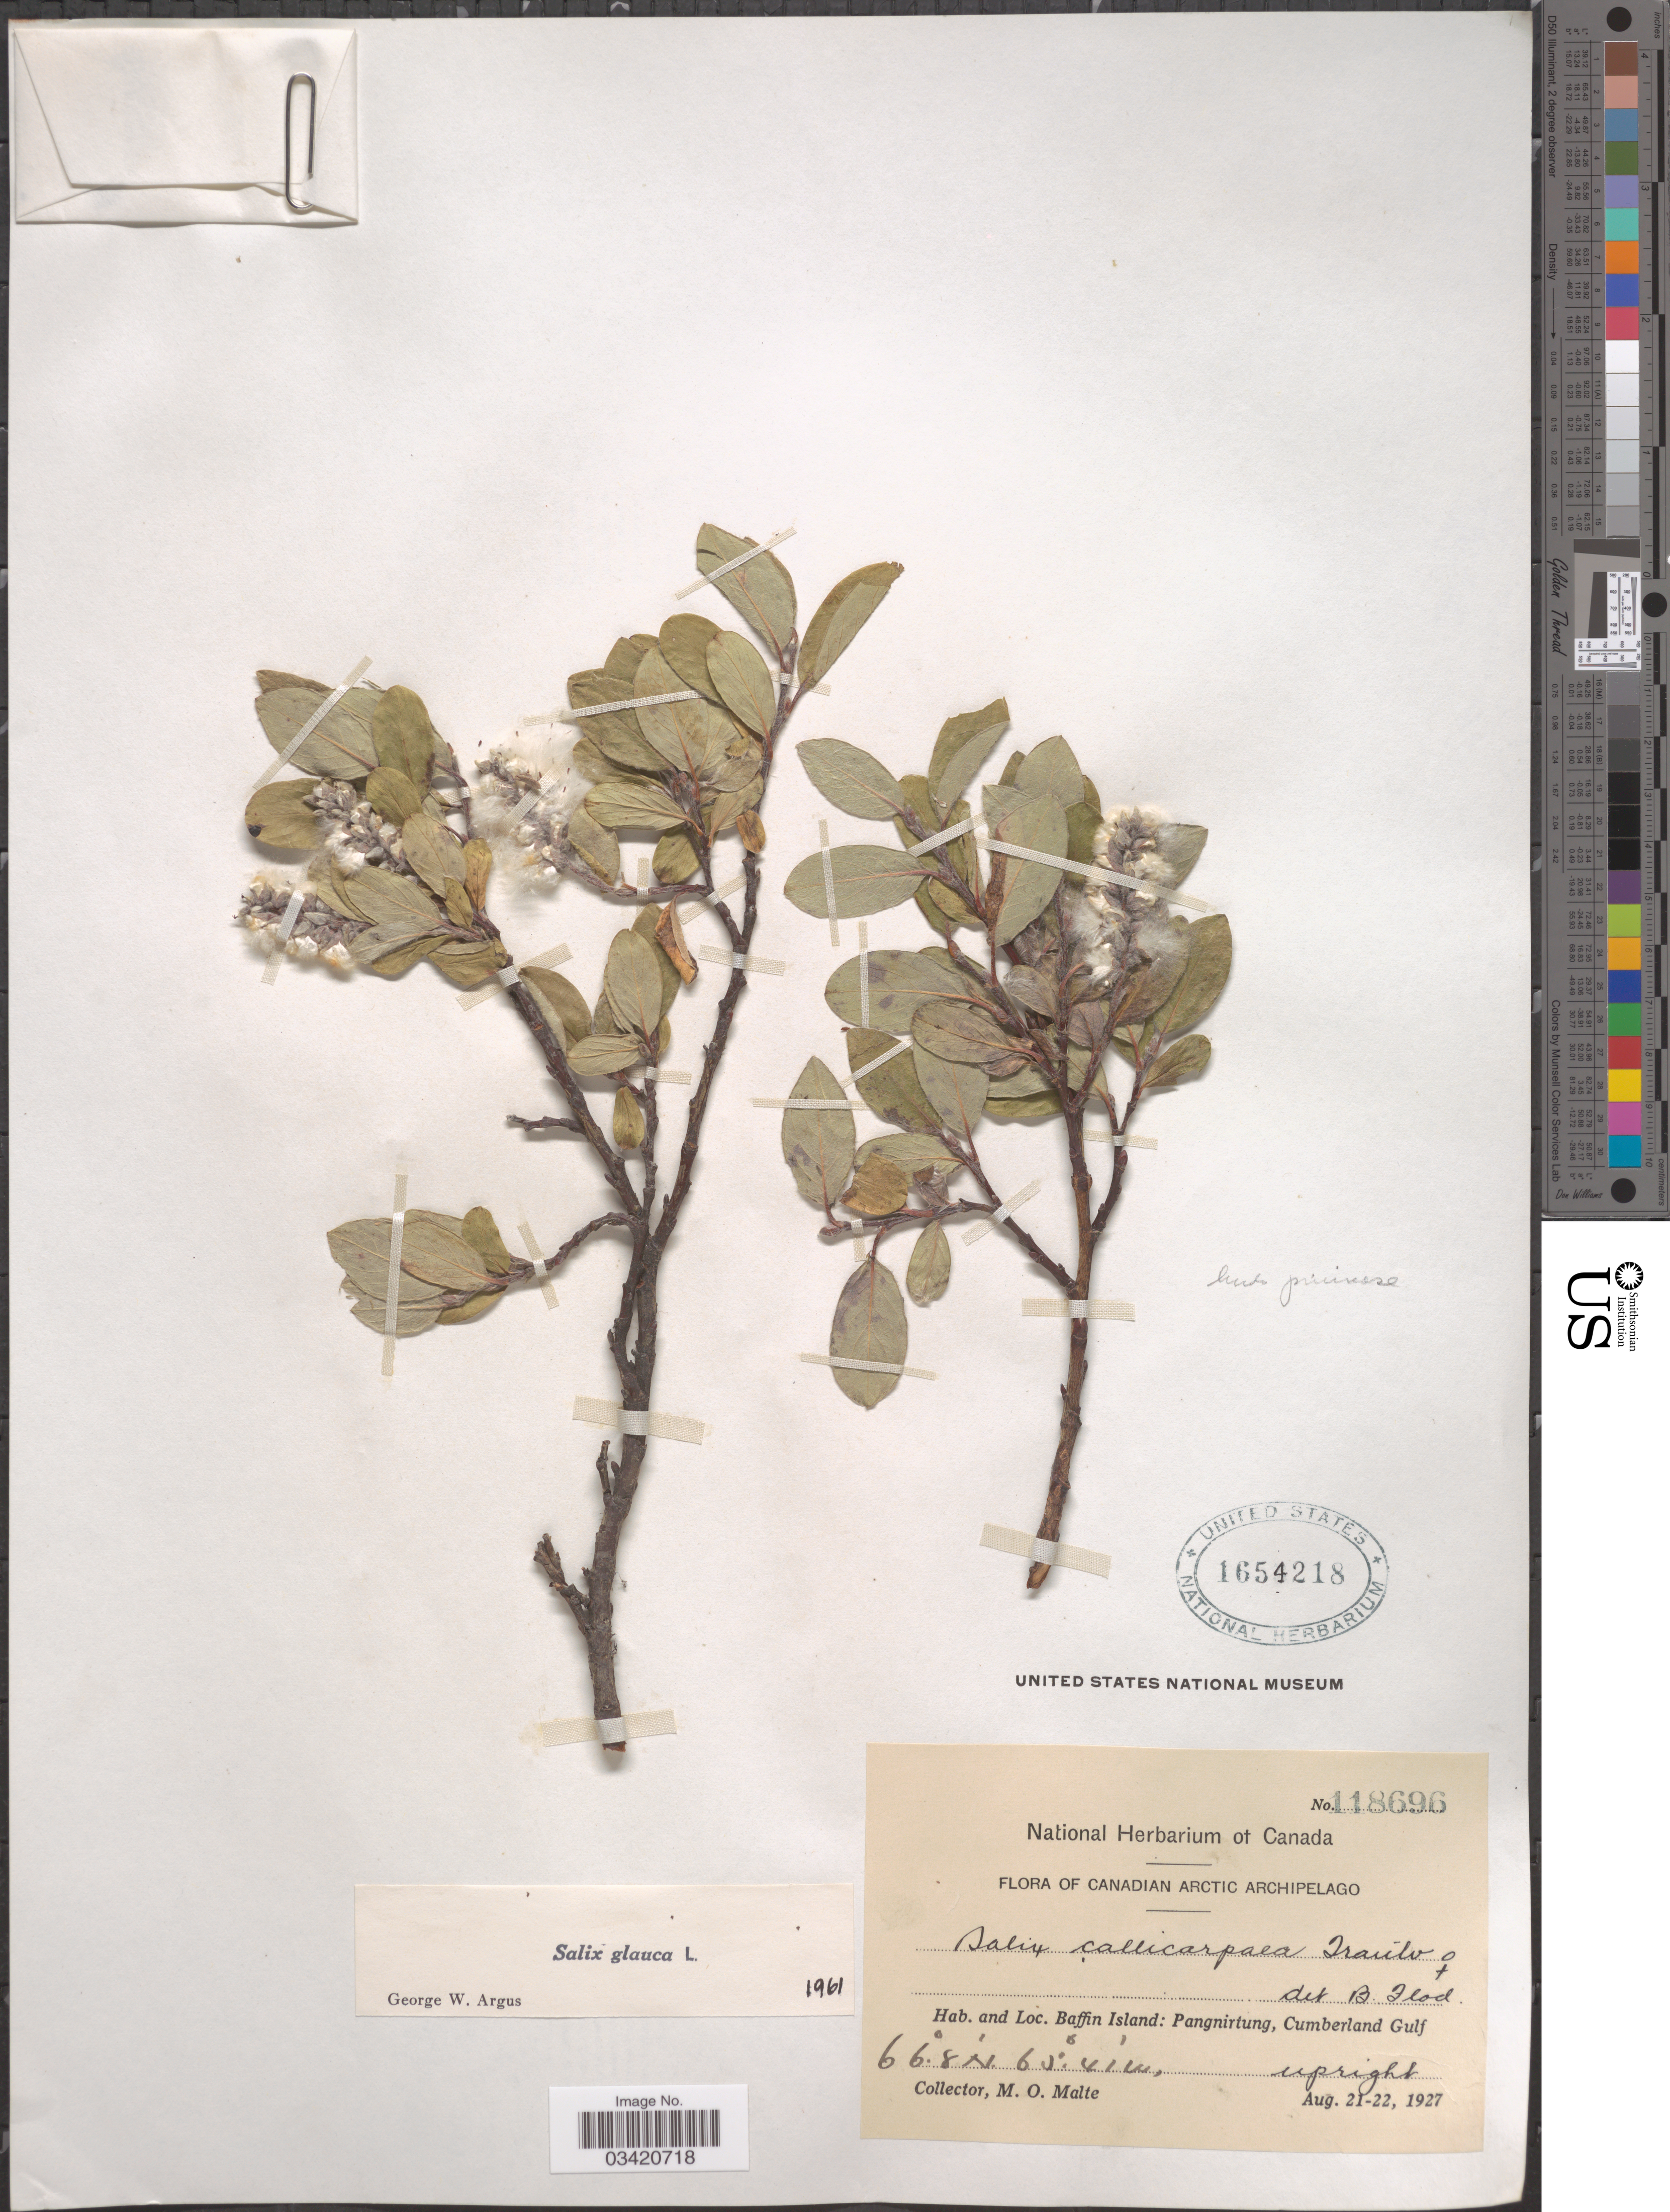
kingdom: Plantae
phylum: Tracheophyta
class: Magnoliopsida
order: Malpighiales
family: Salicaceae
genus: Salix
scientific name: Salix glauca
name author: L.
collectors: M. O. Malte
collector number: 118696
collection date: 1927-08-21/1927-08-22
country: Canada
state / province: Nunavut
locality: Canadian Arctic Archipelago. Baffin Island: Pangnirtung, Cumberland Gulf.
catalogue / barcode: US 1654218